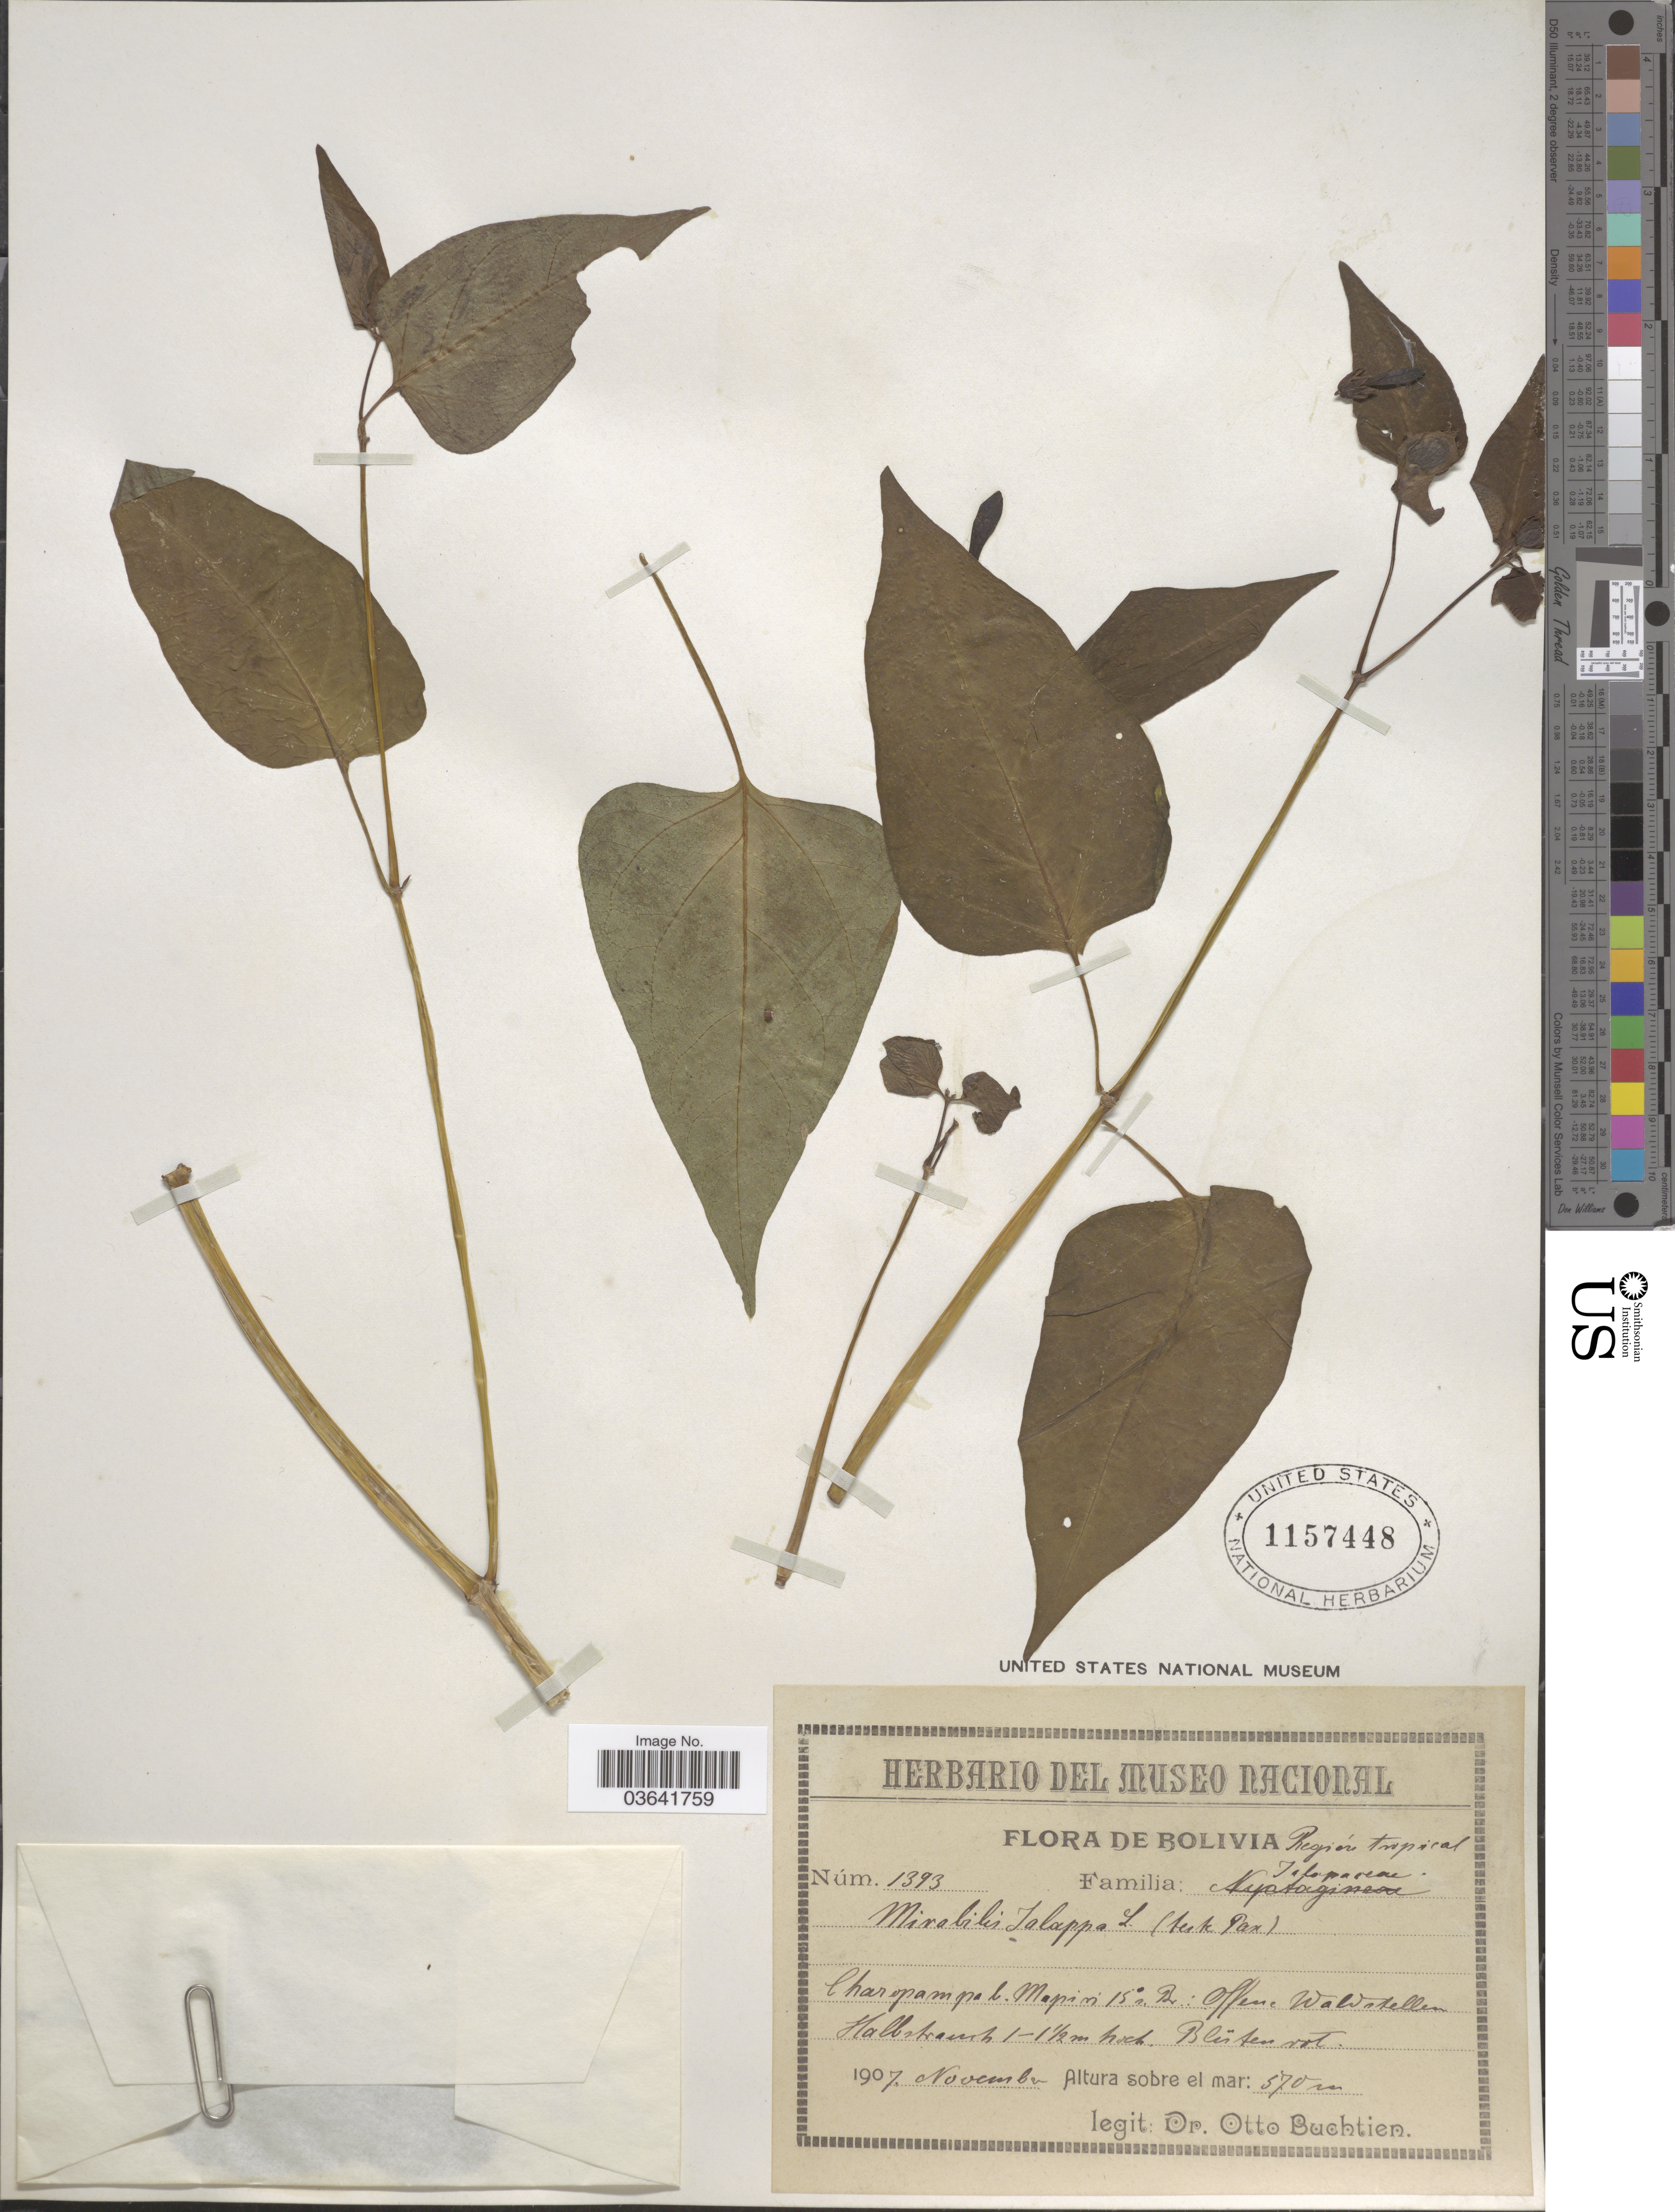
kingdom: Plantae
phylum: Tracheophyta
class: Magnoliopsida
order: Caryophyllales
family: Nyctaginaceae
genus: Mirabilis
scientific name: Mirabilis jalapa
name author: L.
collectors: O. Buchtien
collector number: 1393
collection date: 1907-11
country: Bolivia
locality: Región tropical. Charopampa b. Mapiri 15° n. Br.: Offene WaWatellen.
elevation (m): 570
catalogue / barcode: US 1157448